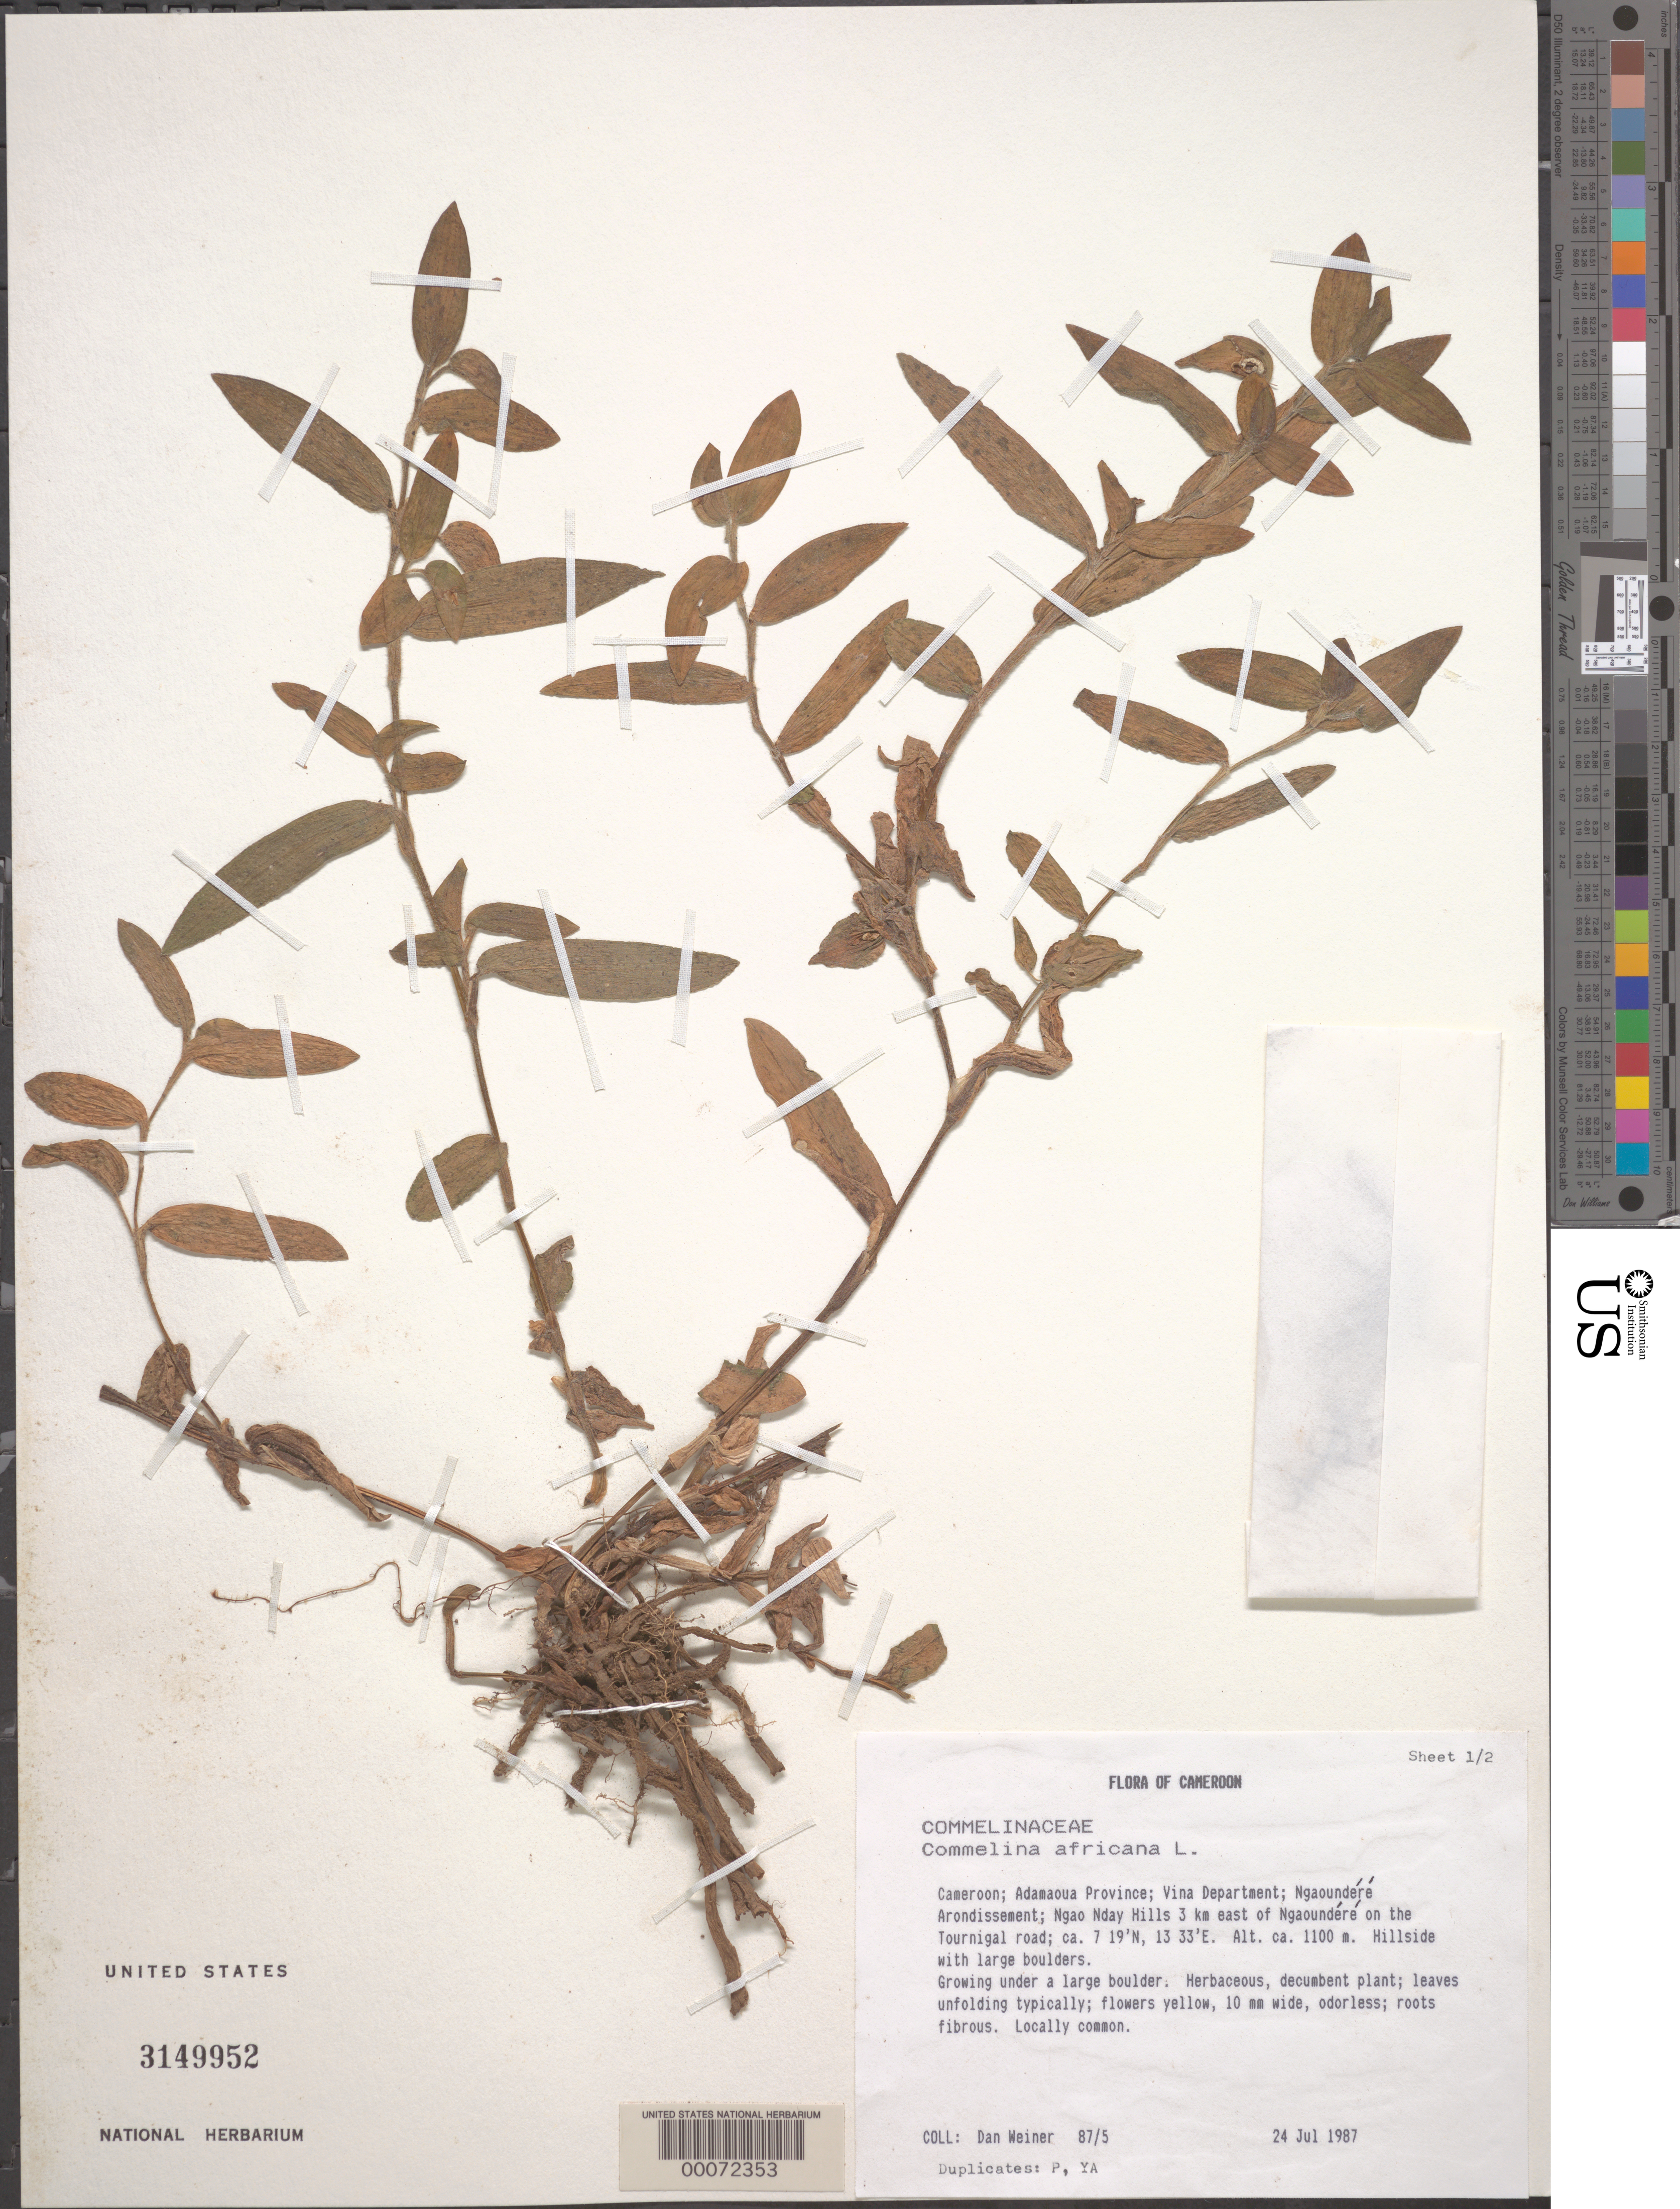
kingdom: Plantae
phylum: Tracheophyta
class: Liliopsida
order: Commelinales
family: Commelinaceae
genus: Commelina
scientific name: Commelina africana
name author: L.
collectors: D. Weiner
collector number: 87/5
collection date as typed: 24 Jul 1987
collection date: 1987-07-24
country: Cameroon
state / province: Adamawa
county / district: Vina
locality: Ngaoundere arondissement, ngao nday hills e of ngaoundere on tournigal road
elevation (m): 1100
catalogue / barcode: US 3149952